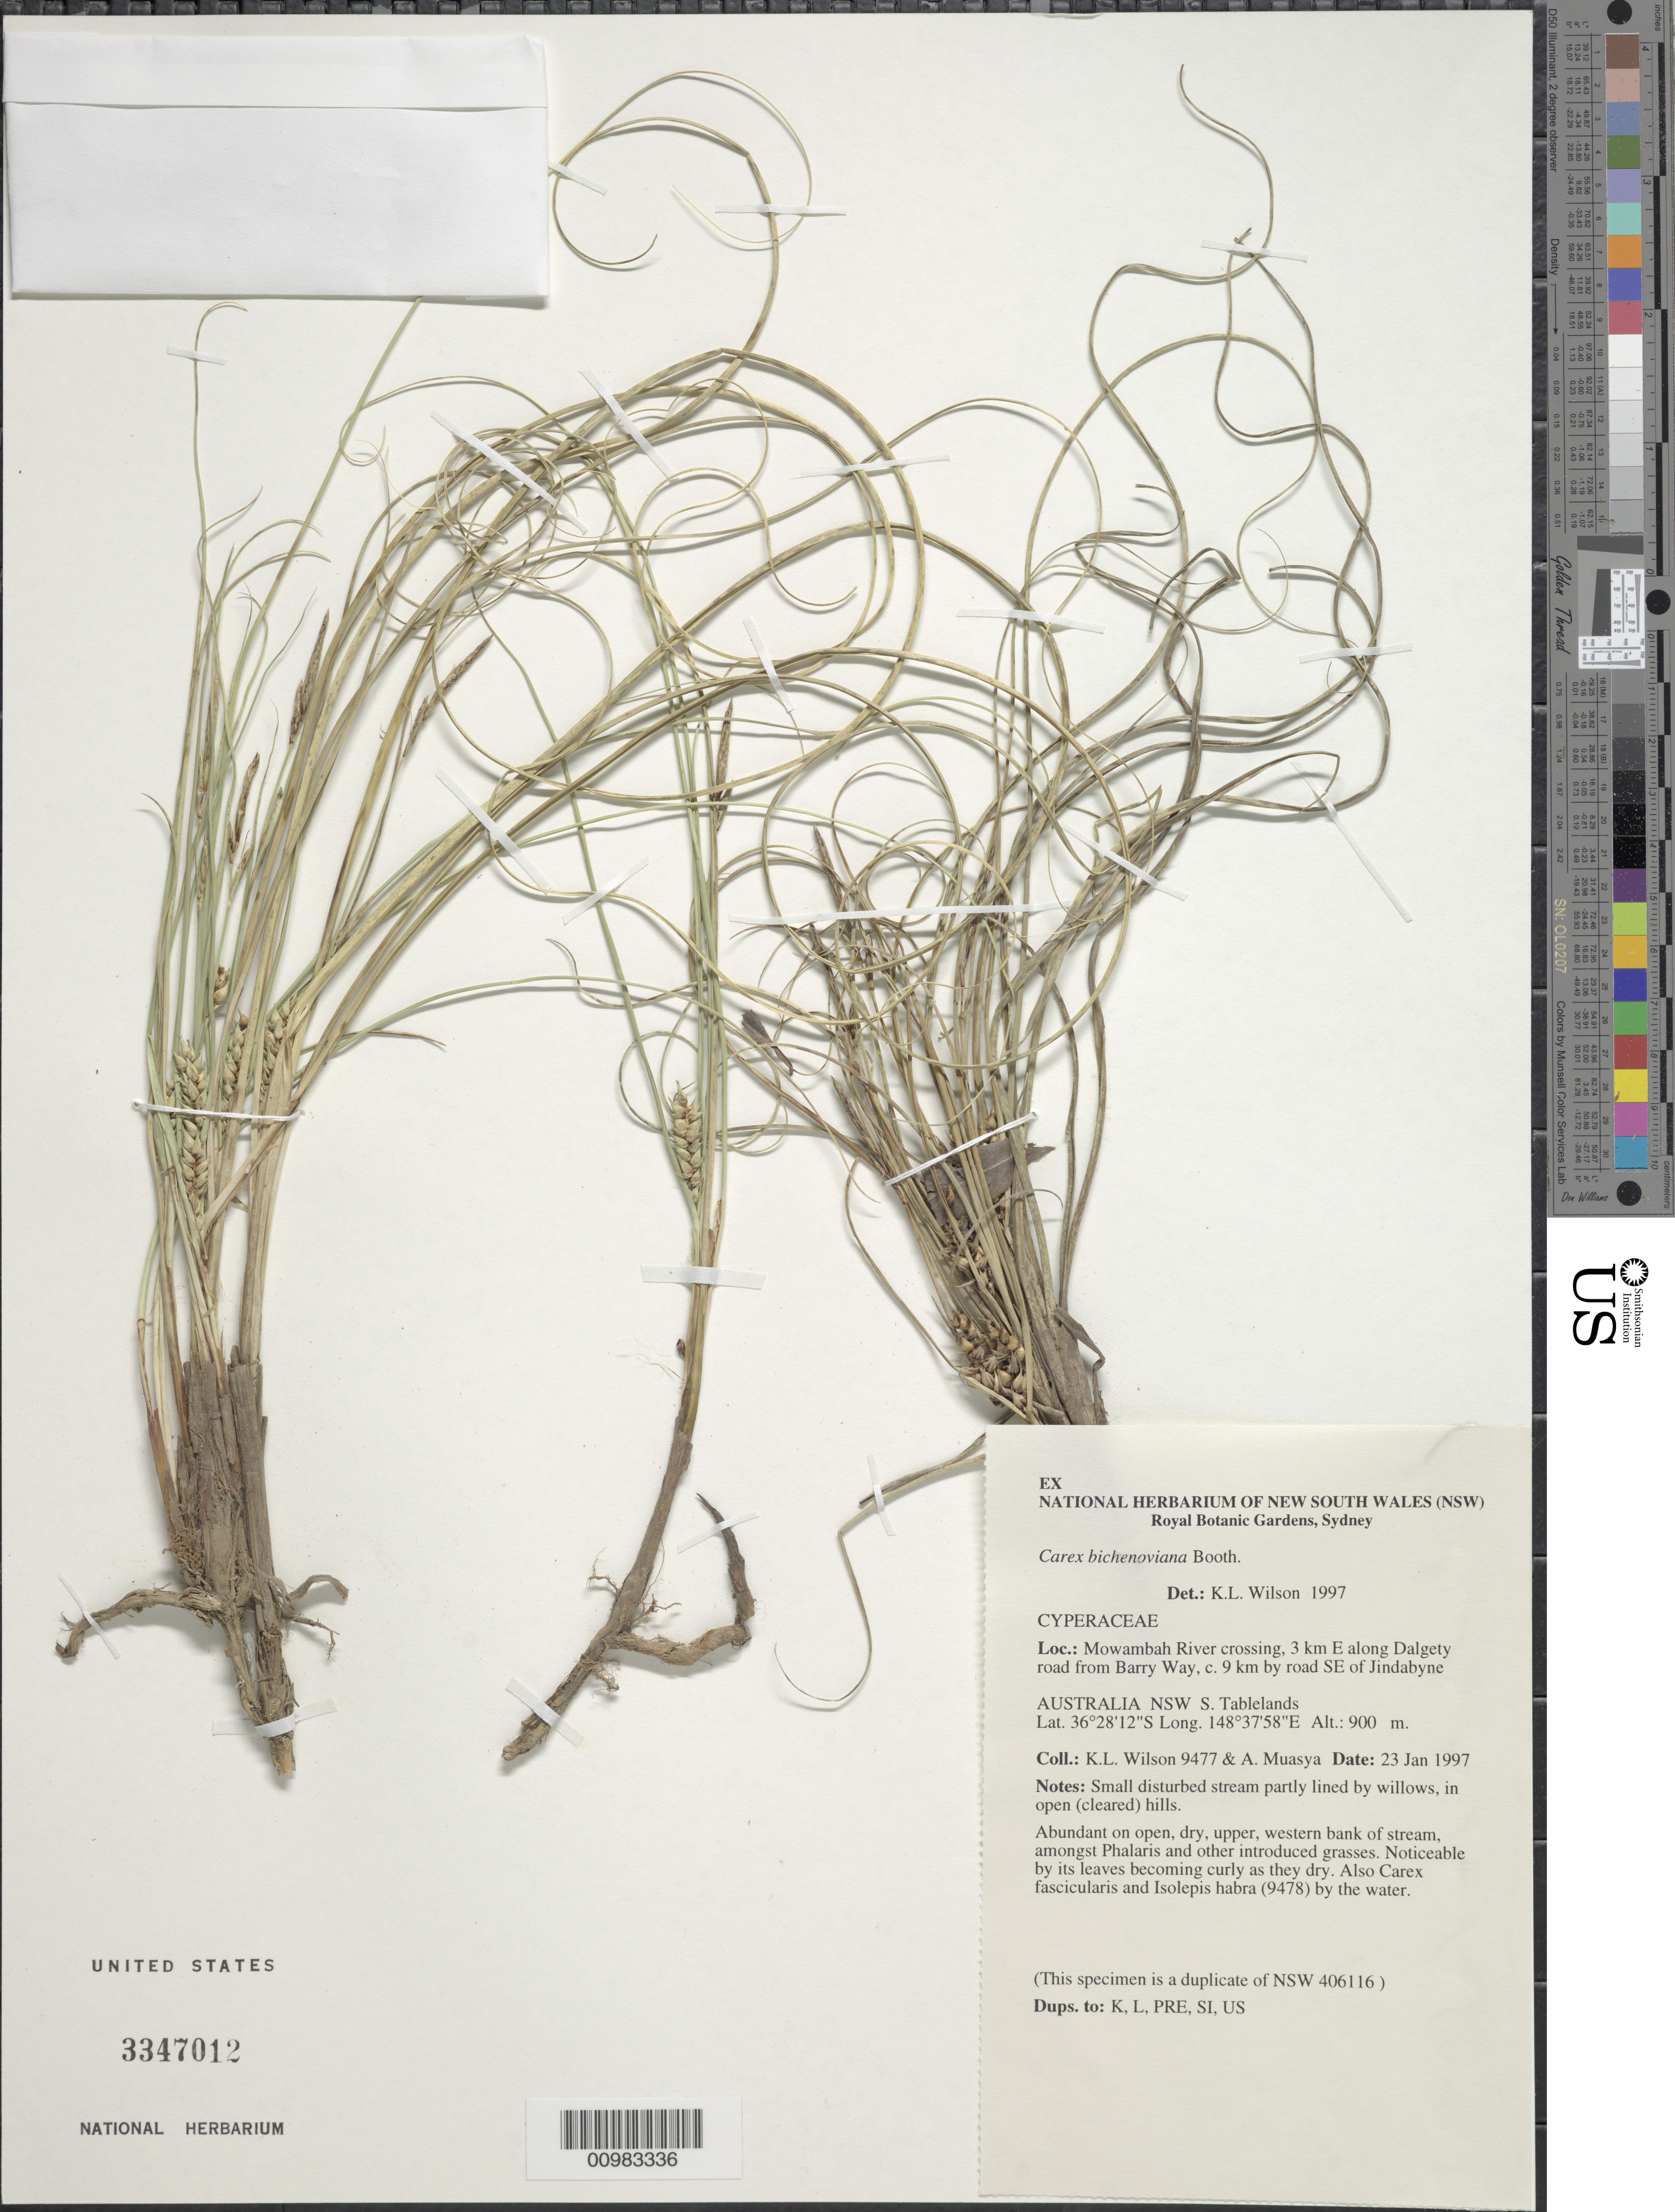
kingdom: Plantae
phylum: Tracheophyta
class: Liliopsida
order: Poales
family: Cyperaceae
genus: Carex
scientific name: Carex bichenoviana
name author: Boott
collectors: A. Muasya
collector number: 9477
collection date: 1997-01-23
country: Australia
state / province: New South Wales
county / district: S. Tablelands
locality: Mowambah River crossing, 3 km E along Dalgety road from Barry Way, c.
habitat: Small disturbed stream partly lined by willows, in open (cleared)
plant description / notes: (record contributed by HISPID)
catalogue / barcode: US 3347010